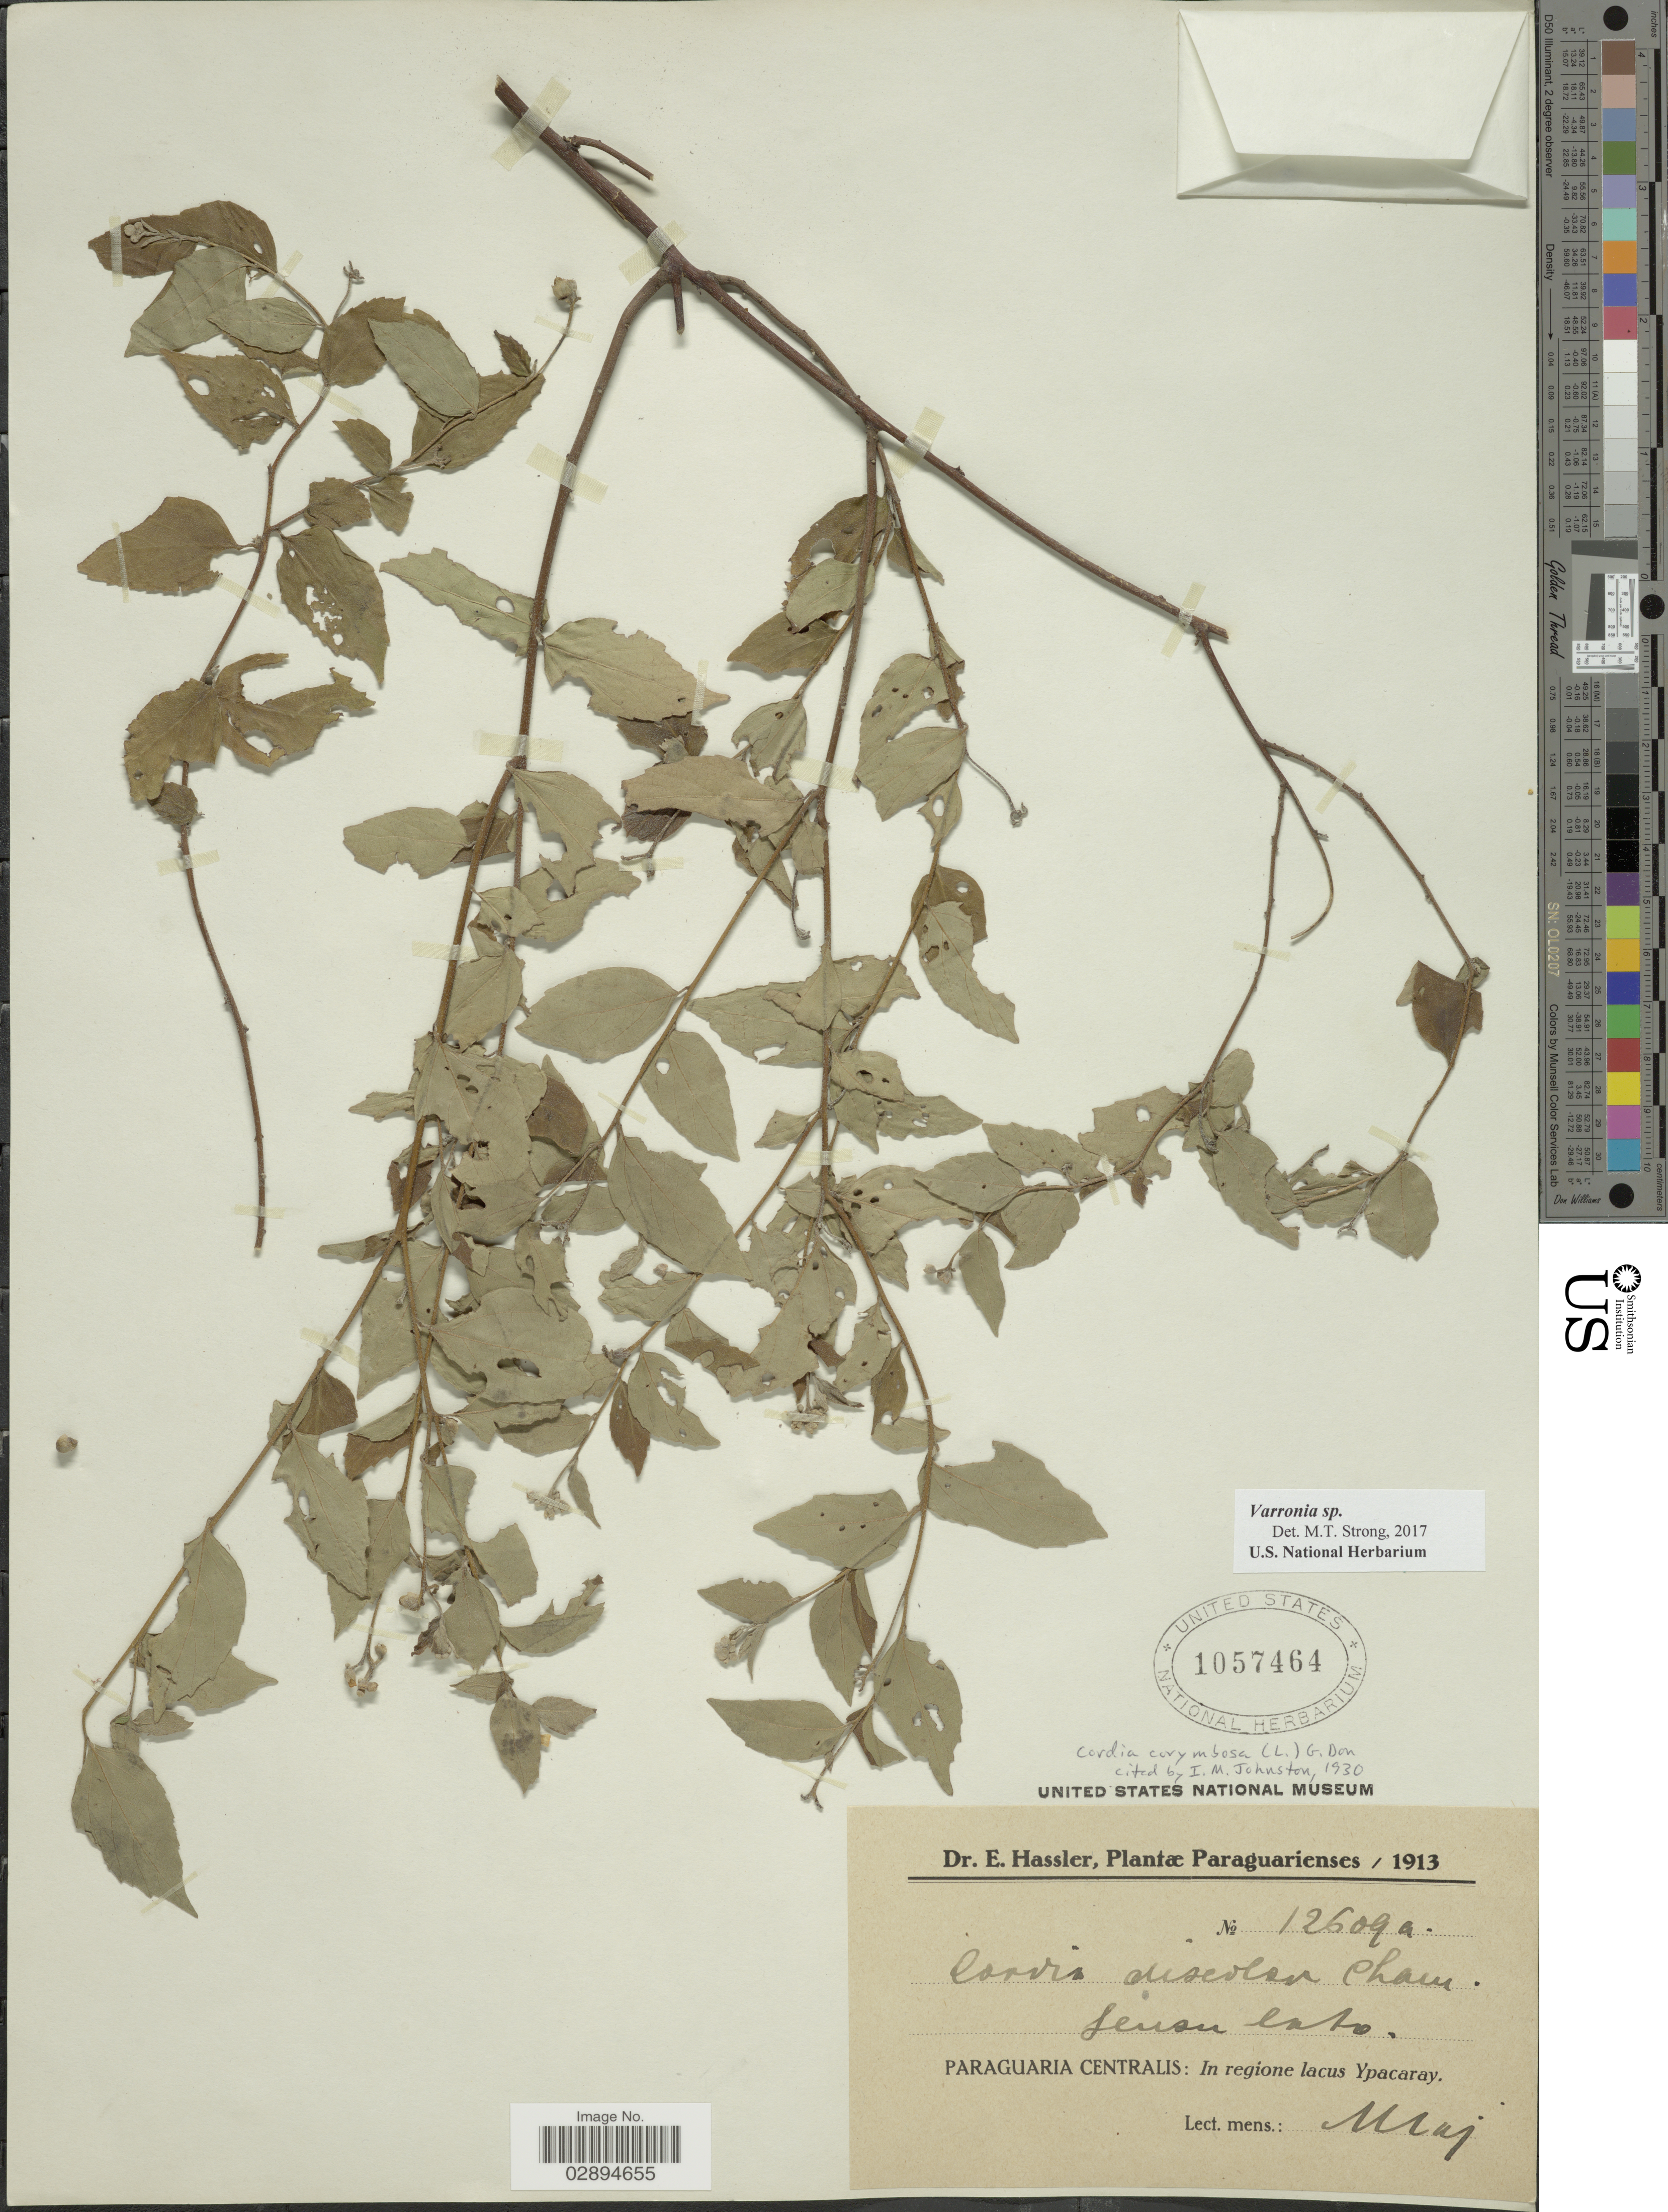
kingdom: Plantae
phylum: Tracheophyta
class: Magnoliopsida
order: Boraginales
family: Cordiaceae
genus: Varronia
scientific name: Varronia sp.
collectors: E. Hassler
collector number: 12609a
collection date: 1913-05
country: Paraguay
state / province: Central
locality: Paraguaria Centralis: In regione lacus Ypacaray.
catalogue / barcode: US 1057464